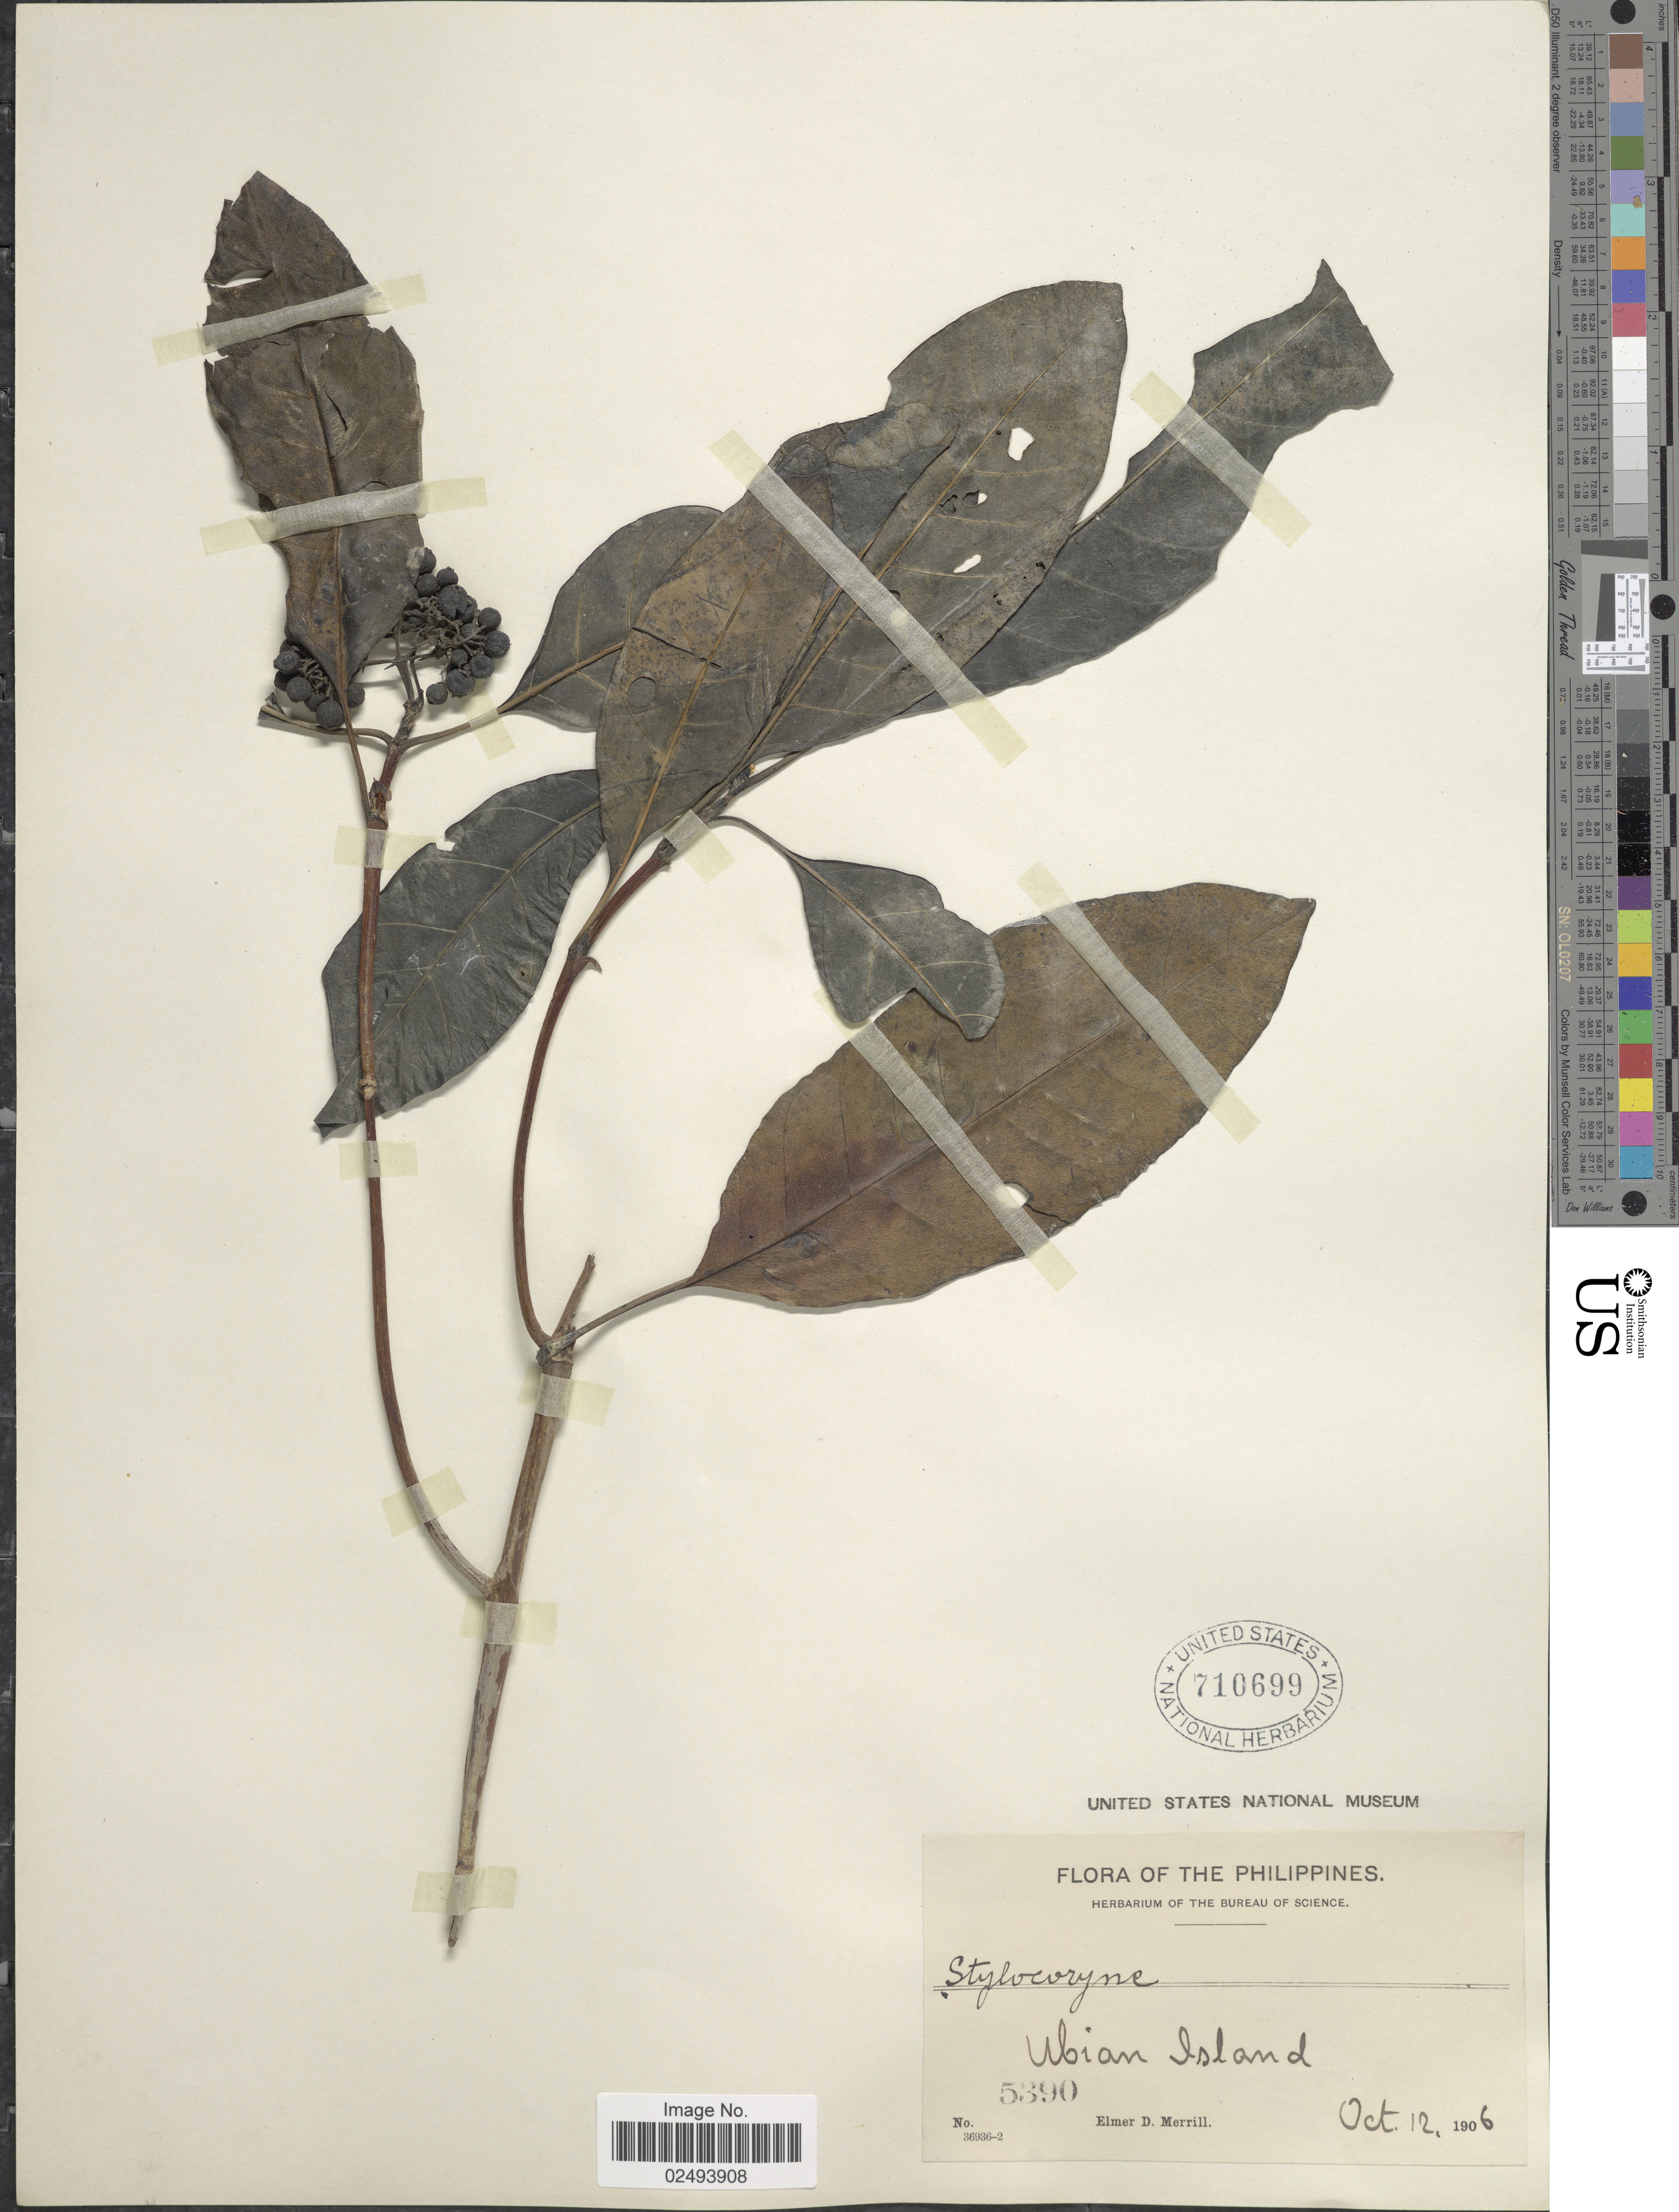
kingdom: Plantae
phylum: Tracheophyta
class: Magnoliopsida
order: Gentianales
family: Rubiaceae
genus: Tarenna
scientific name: Tarenna sp.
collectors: E. D. Merrill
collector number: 5390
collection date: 1906-10-12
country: Philippines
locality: Ubian Island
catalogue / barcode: US 710699